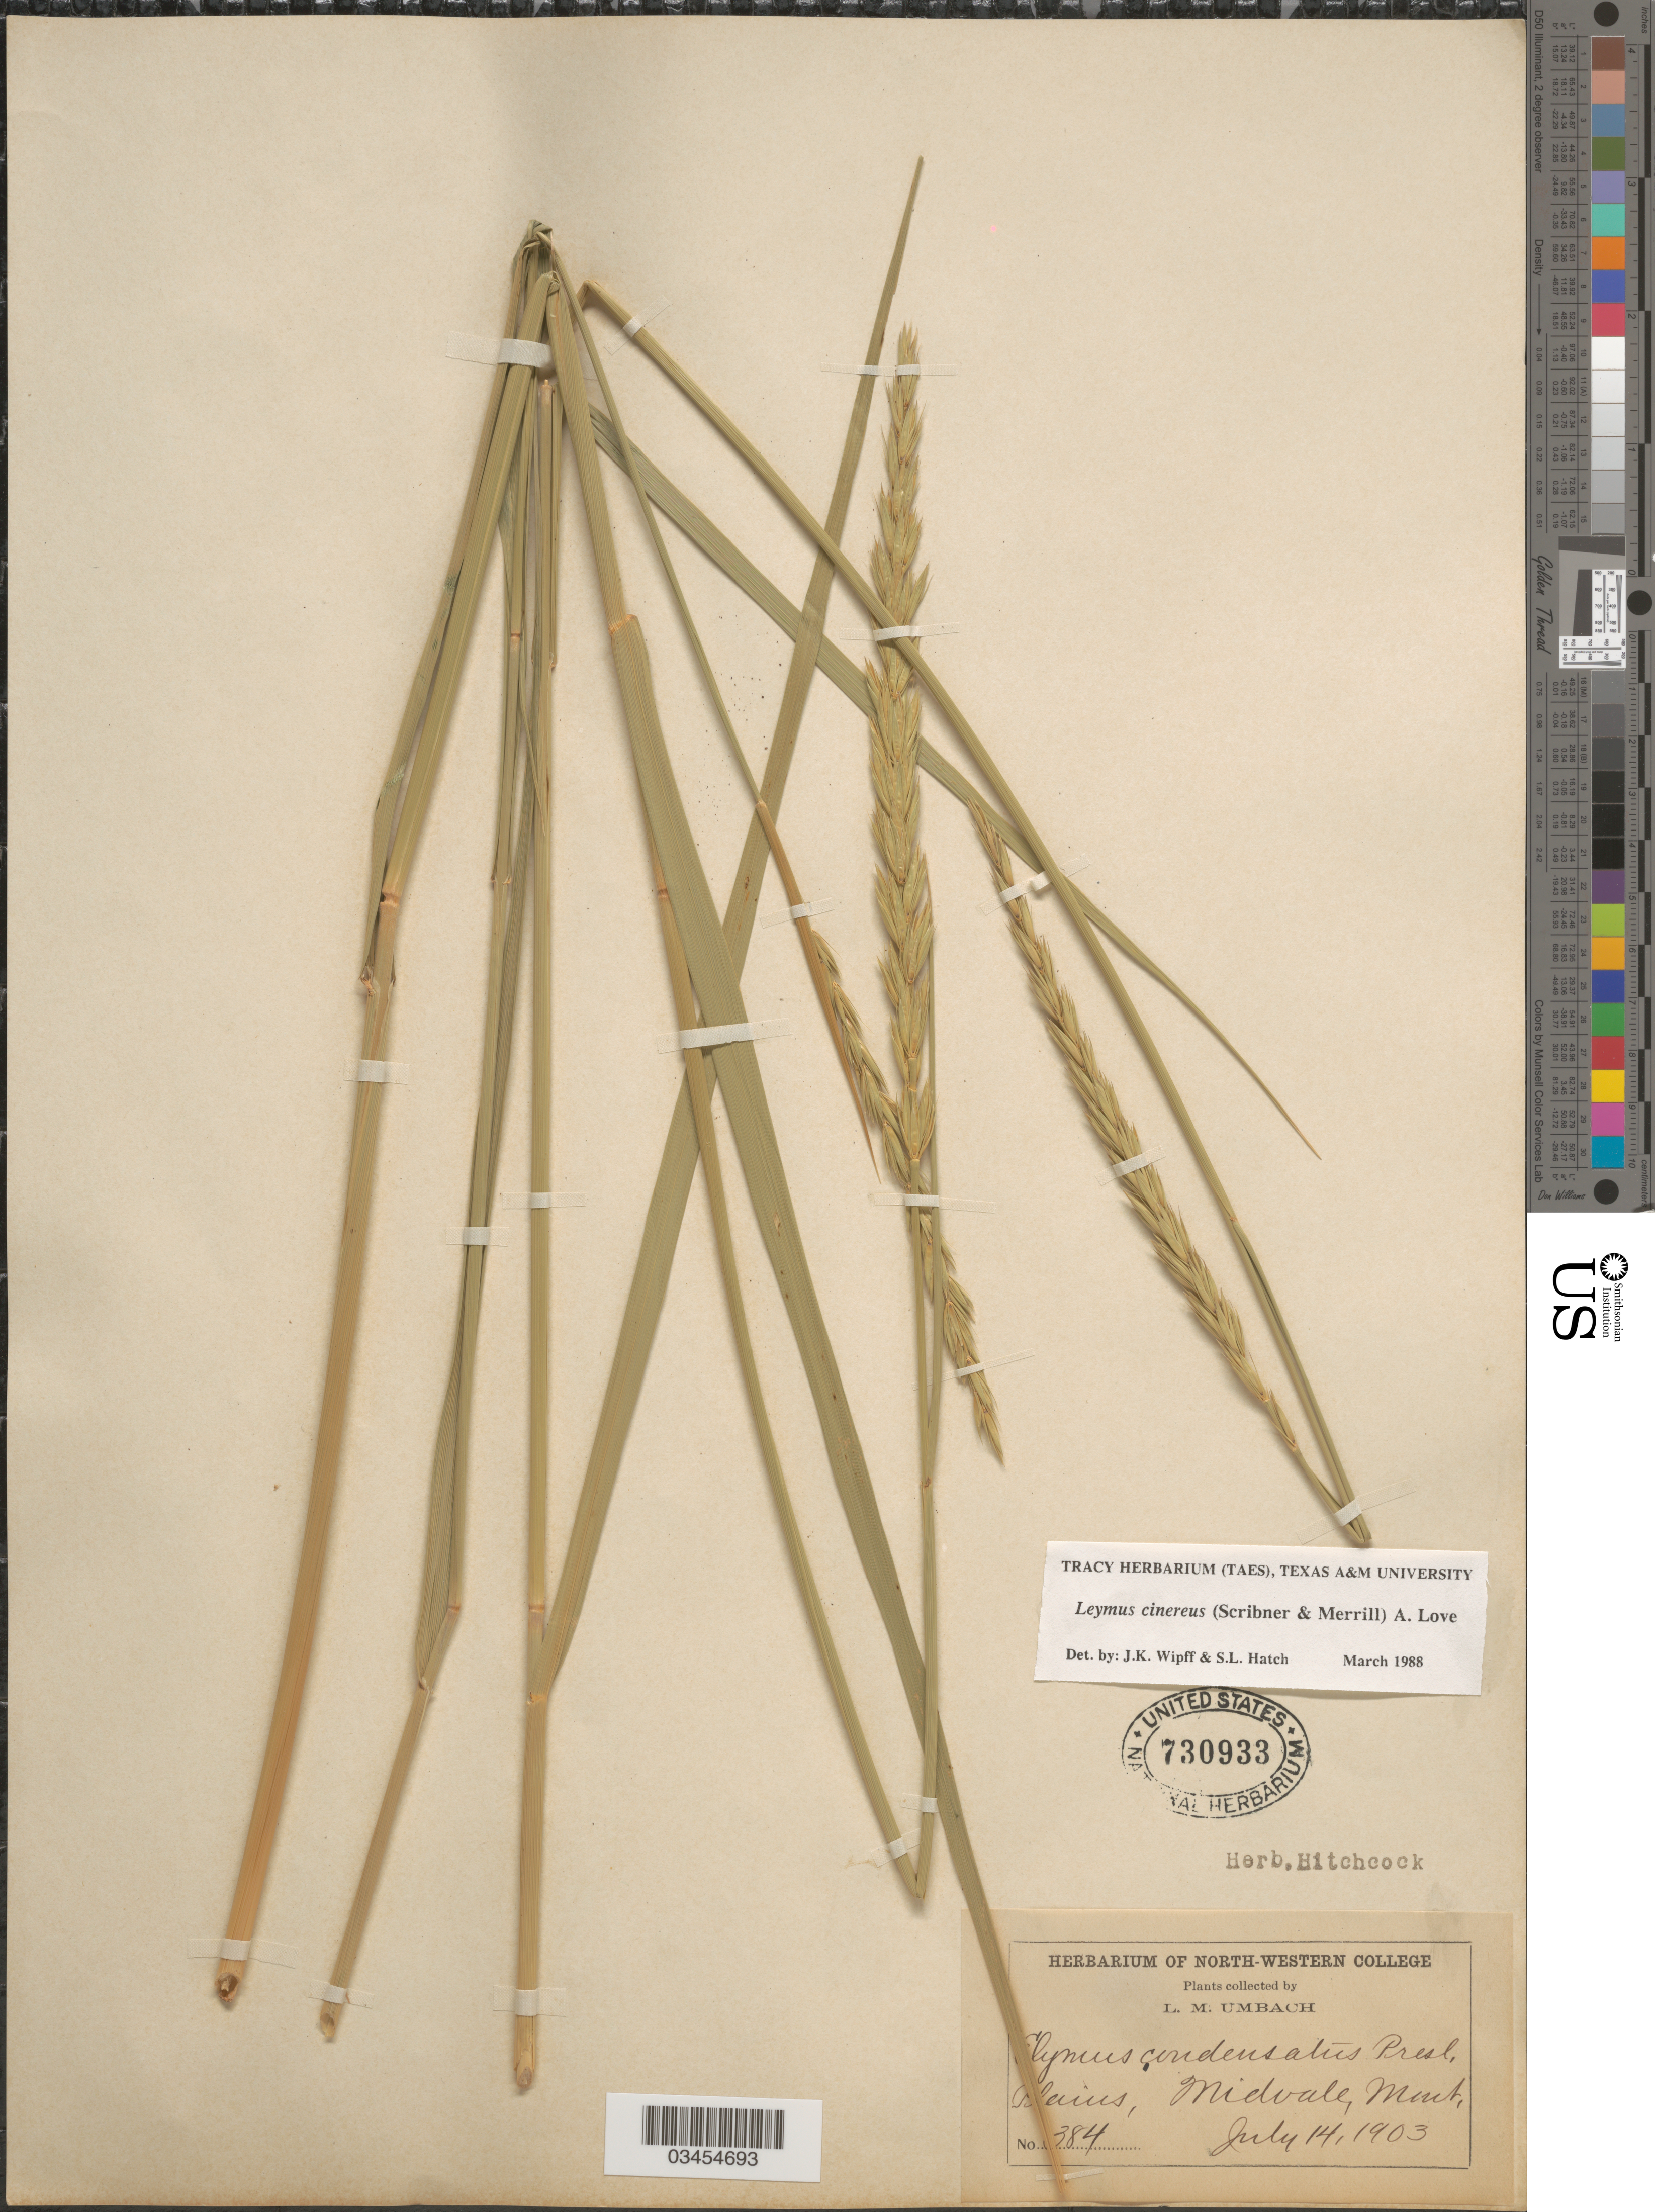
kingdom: Plantae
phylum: Tracheophyta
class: Liliopsida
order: Poales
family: Poaceae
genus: Leymus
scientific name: Leymus cinereus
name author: (Scribn. & Merr.) Á. Löve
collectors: L. M. Umbach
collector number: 384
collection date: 1903-07-14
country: United States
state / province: Montana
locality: Plains, Midvale.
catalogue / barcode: US 730933